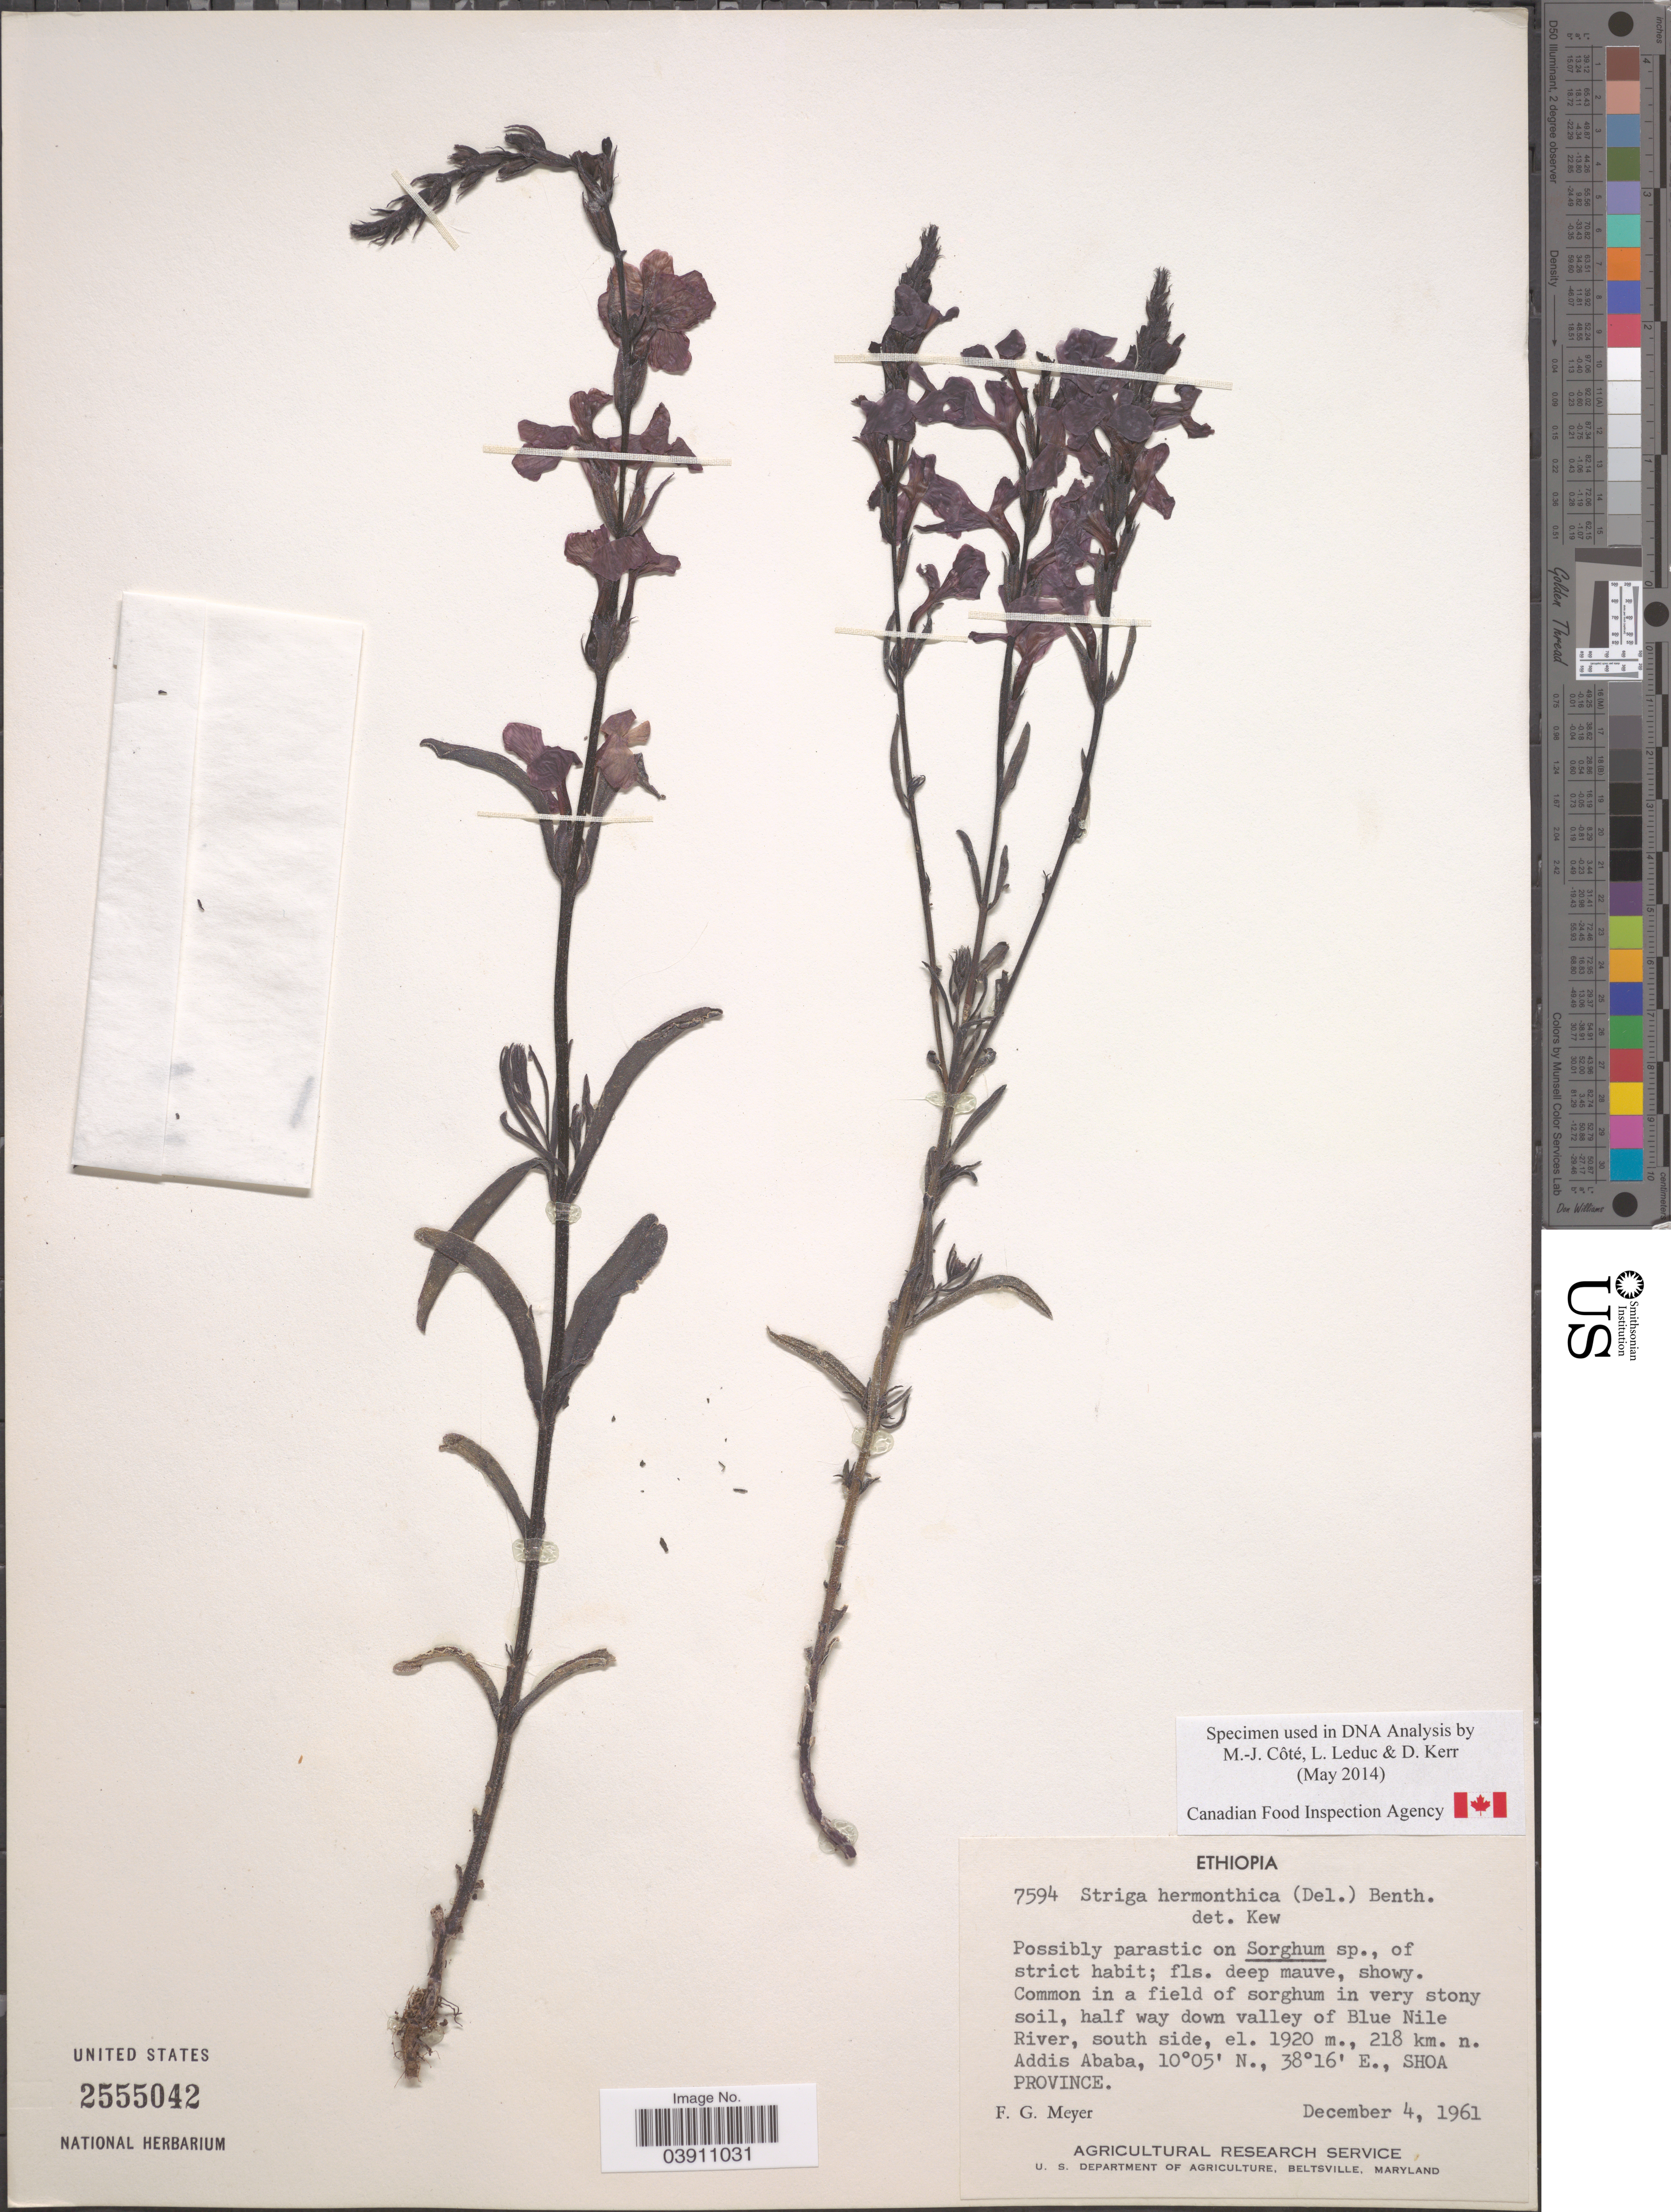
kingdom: Plantae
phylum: Tracheophyta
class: Magnoliopsida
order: Lamiales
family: Orobanchaceae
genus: Striga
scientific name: Striga hermonthica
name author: (Delile) Benth.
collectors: F. G. Meyer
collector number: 7594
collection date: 1961-12-04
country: Ethiopia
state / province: Addis Ababa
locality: Half way down valley of Blue Nile River, south side, 218 km. n. Addis Ababa, Shoa Province.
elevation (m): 1920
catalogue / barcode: US 2555042